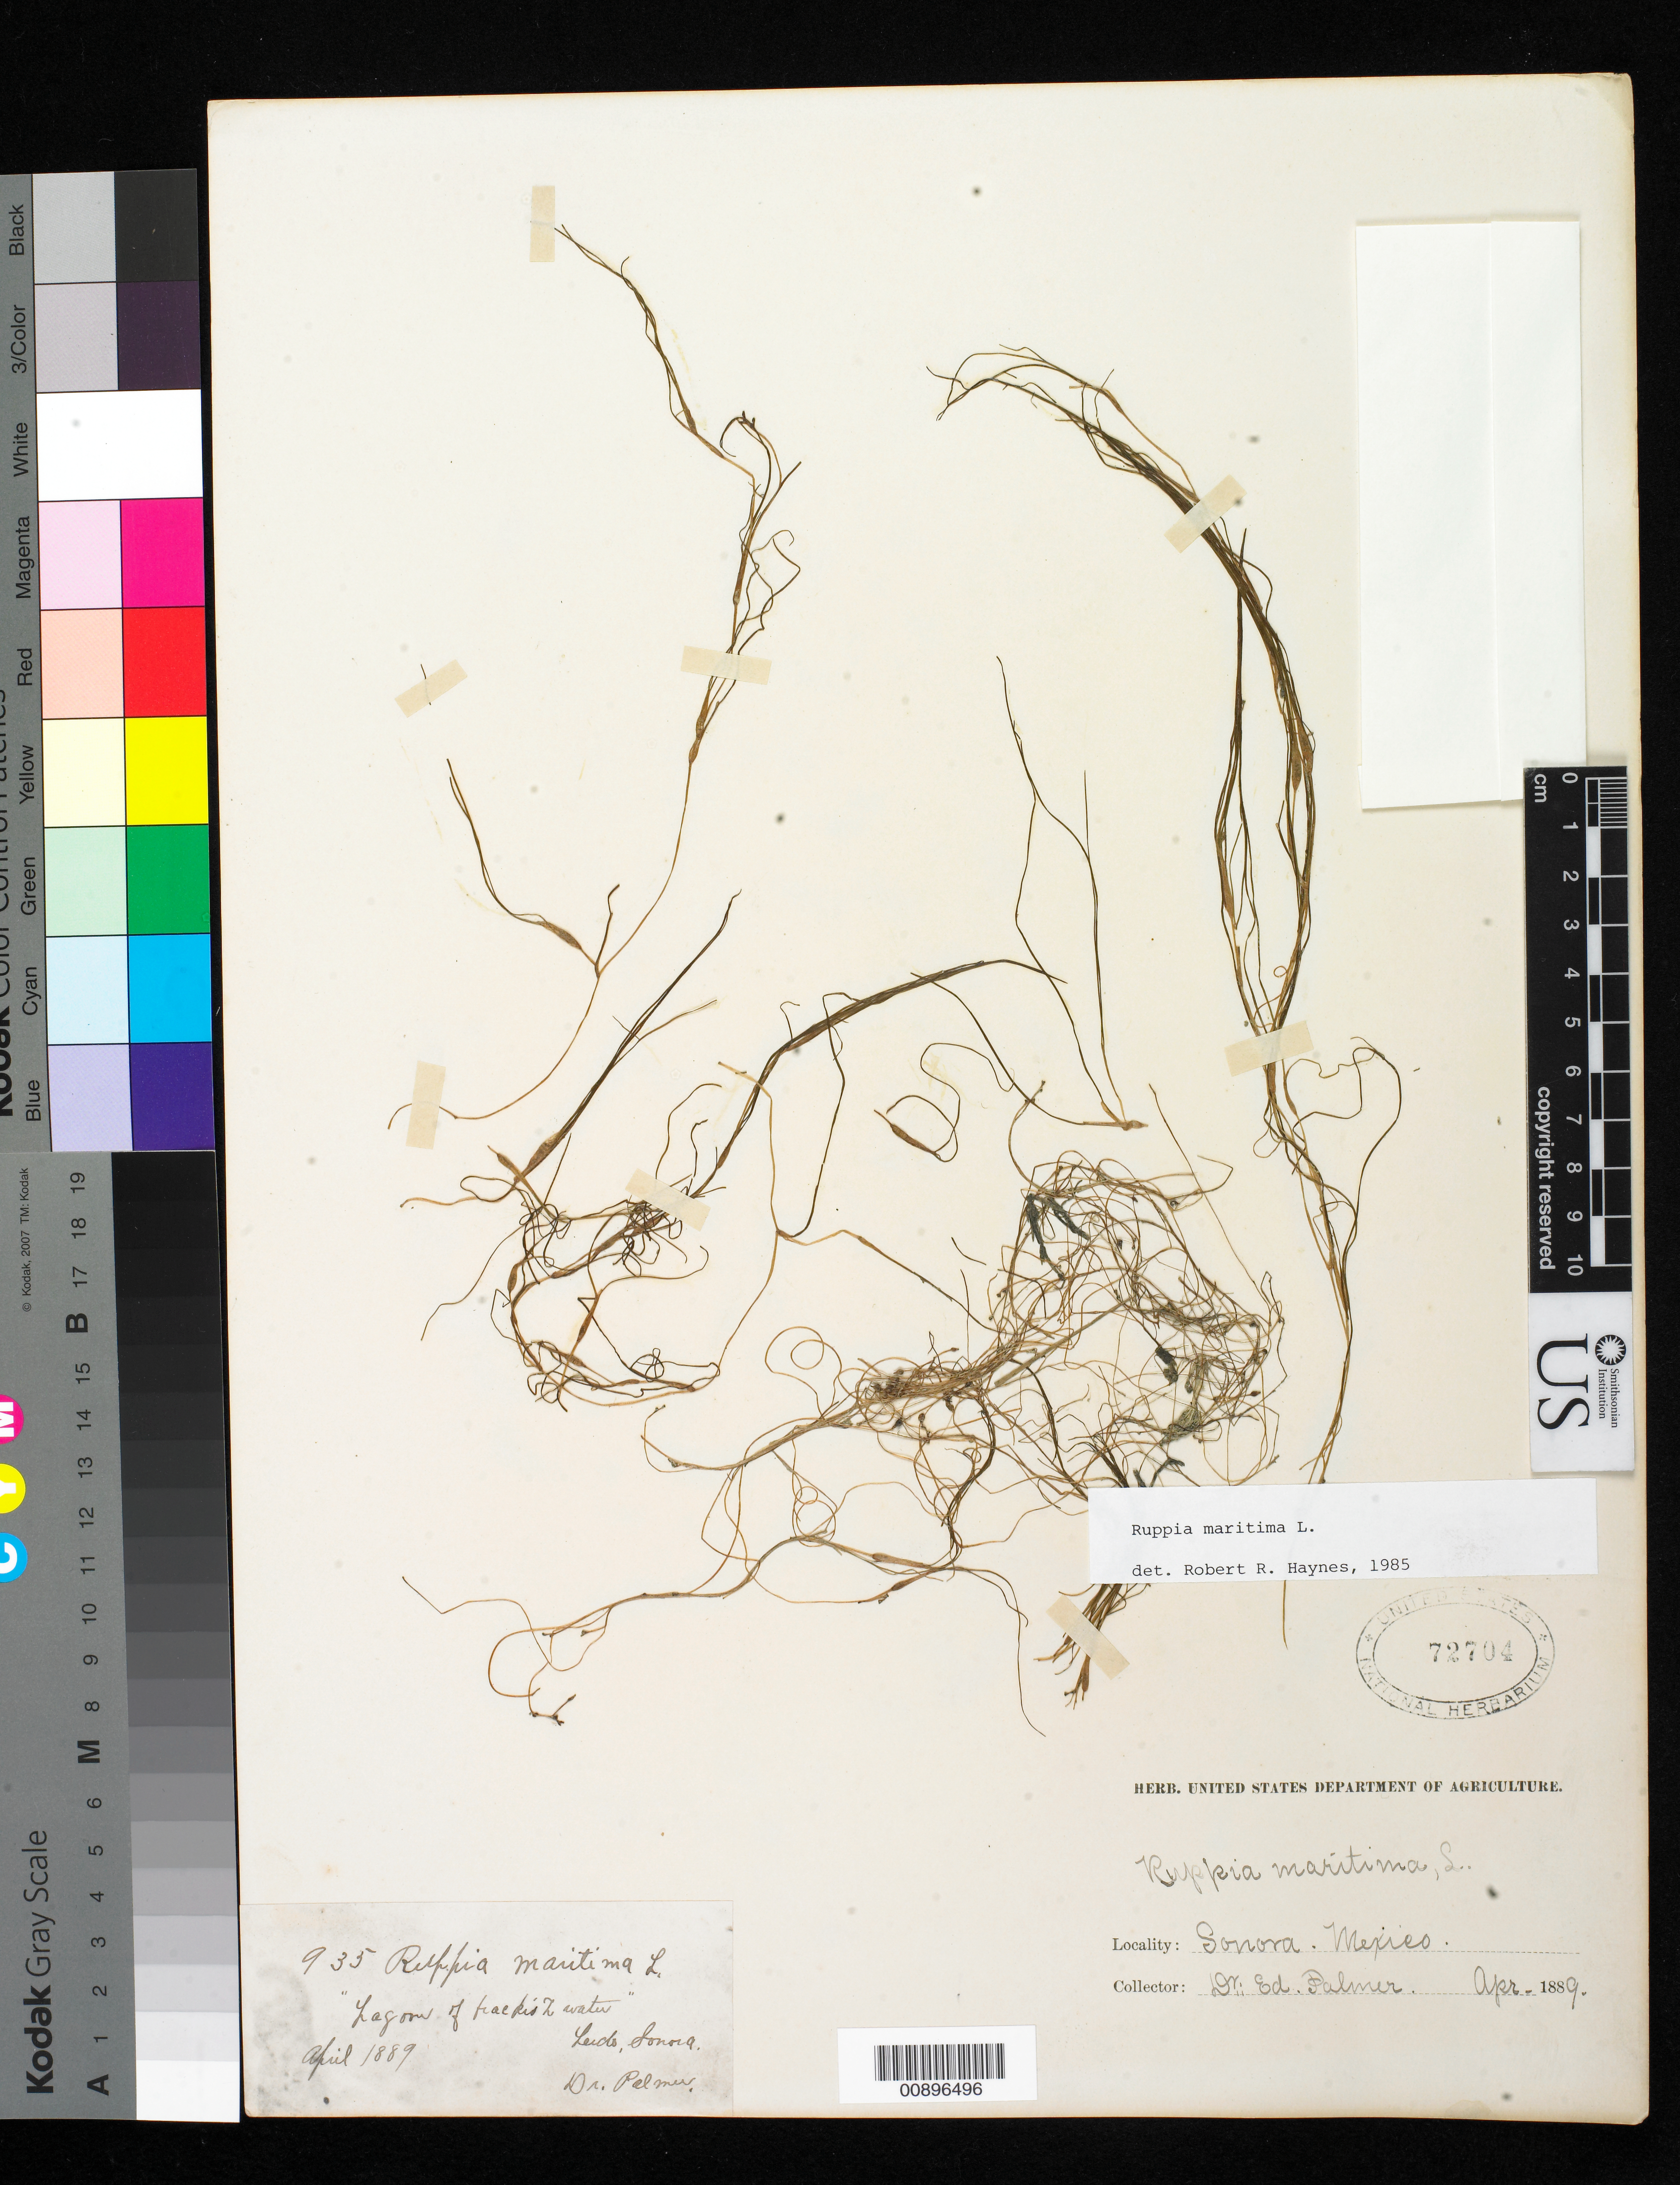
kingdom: Plantae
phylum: Tracheophyta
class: Liliopsida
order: Alismatales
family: Ruppiaceae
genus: Ruppia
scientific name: Ruppia maritima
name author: L.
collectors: E. Palmer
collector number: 935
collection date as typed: Apr 1889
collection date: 1889-04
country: Mexico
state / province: Sonora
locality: Lerdo, Sonora.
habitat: Laggon of brackis L water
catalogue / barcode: US 72704